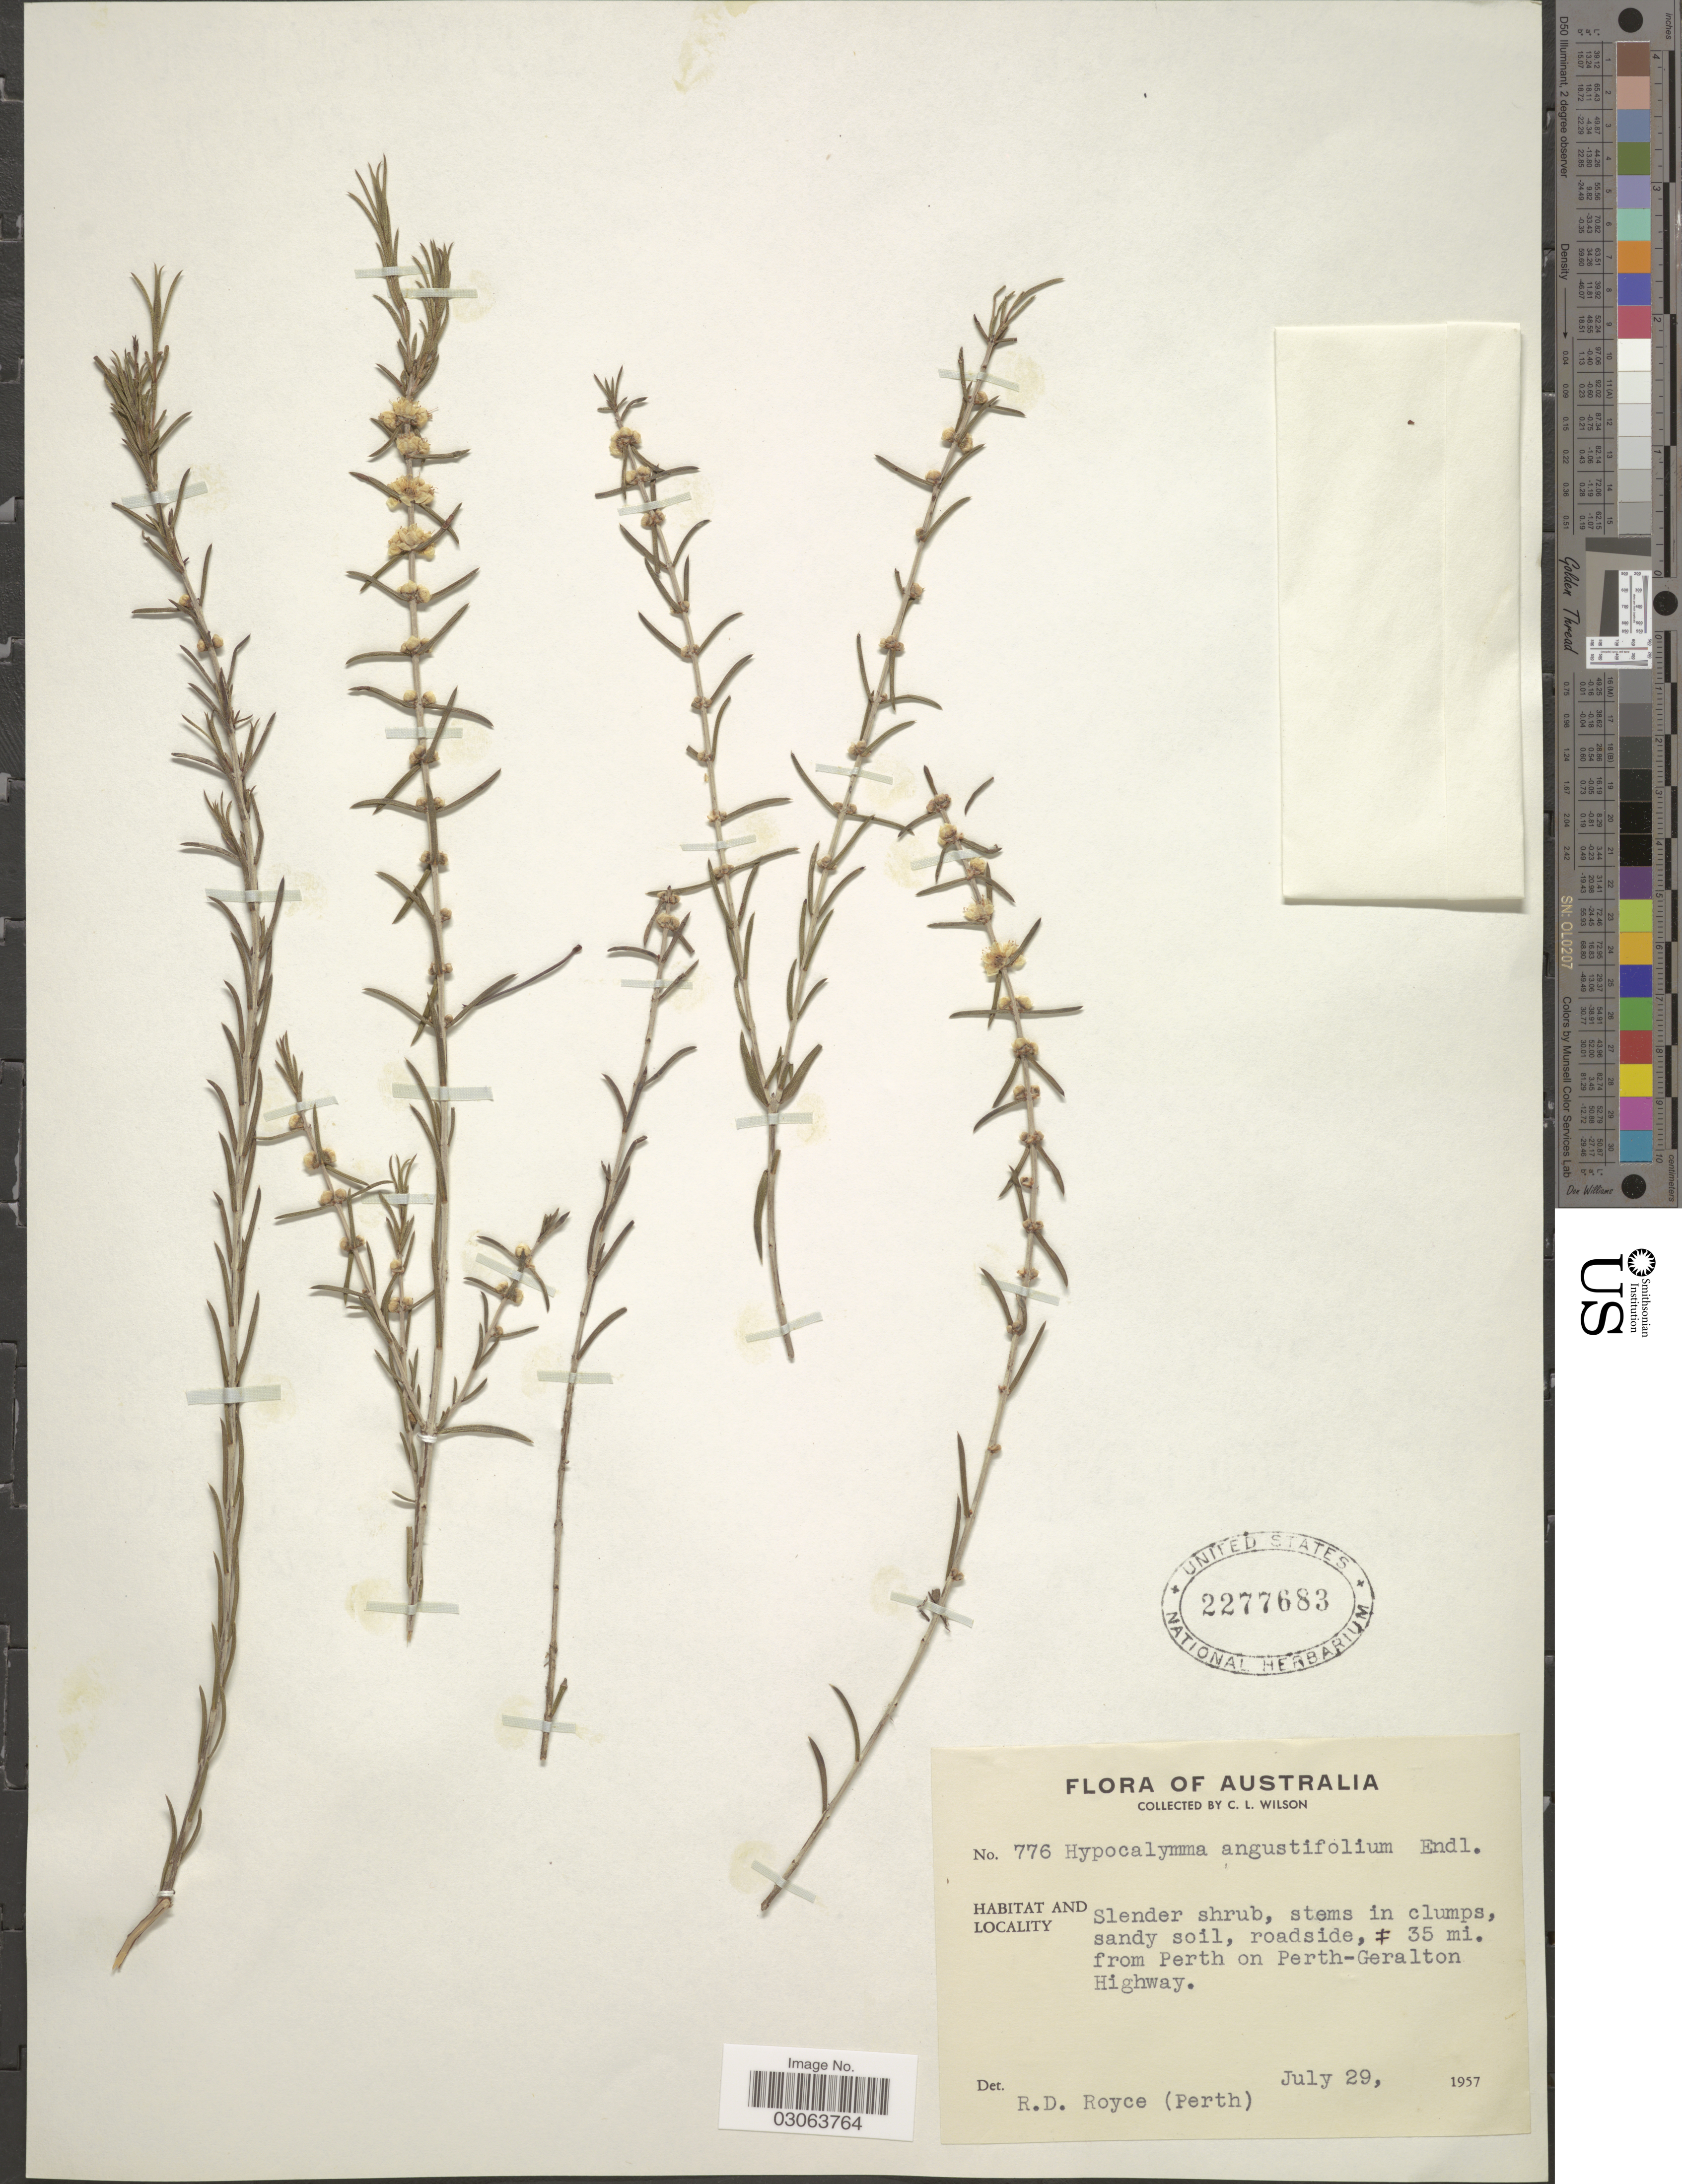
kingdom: Plantae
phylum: Tracheophyta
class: Magnoliopsida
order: Myrtales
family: Myrtaceae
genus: Hypocalymma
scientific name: Hypocalymma angustifolium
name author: (Endl.) Schauer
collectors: C. L. Wilson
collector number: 776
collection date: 1957-07-29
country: Australia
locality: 35 mi. from Perth on Perh-Geralton Highway.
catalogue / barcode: US 2277683